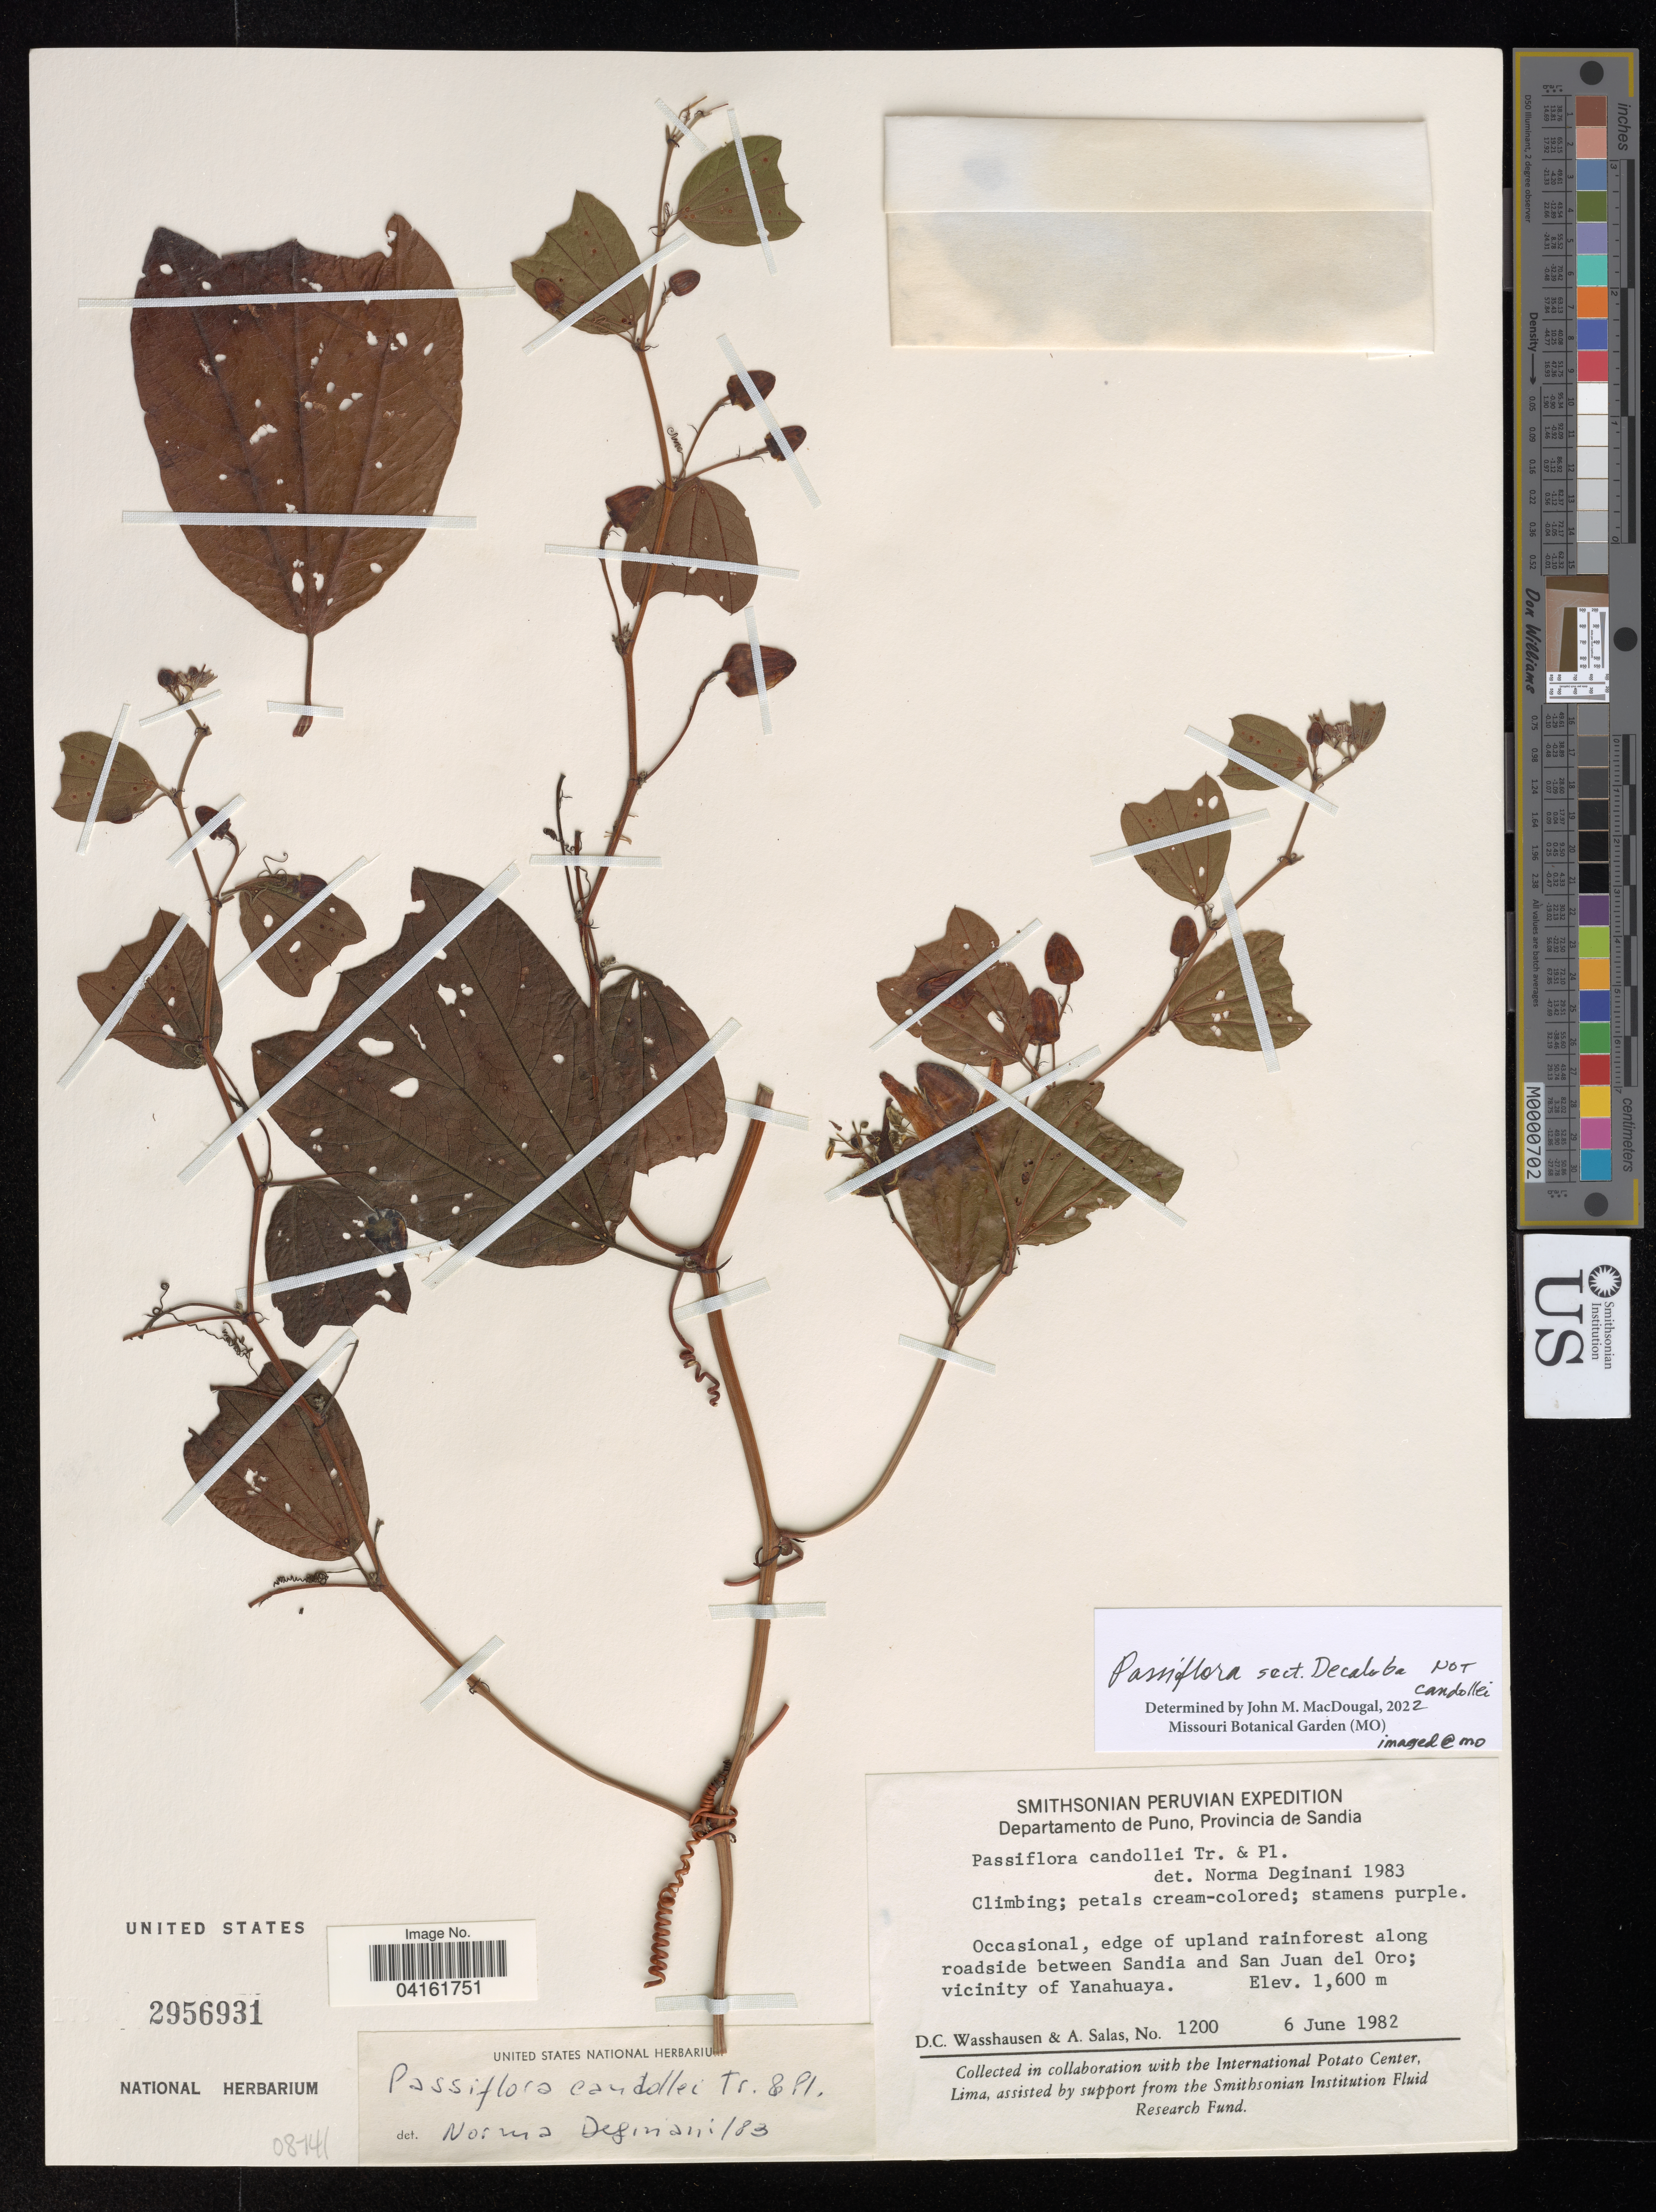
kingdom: Plantae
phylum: Tracheophyta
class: Magnoliopsida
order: Malpighiales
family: Passifloraceae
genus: Passiflora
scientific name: Passiflora sect. Decaloba DC.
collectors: D. C. Wasshausen & A. Salas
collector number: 1200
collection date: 1982-06-06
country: Peru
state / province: Puno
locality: Provincia de Sandia. Occasional, edge of upland rainforest along roadside between Sandia and San Juan del Oro; vicinity of Yanahuaya.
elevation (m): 1600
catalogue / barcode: US 2956931